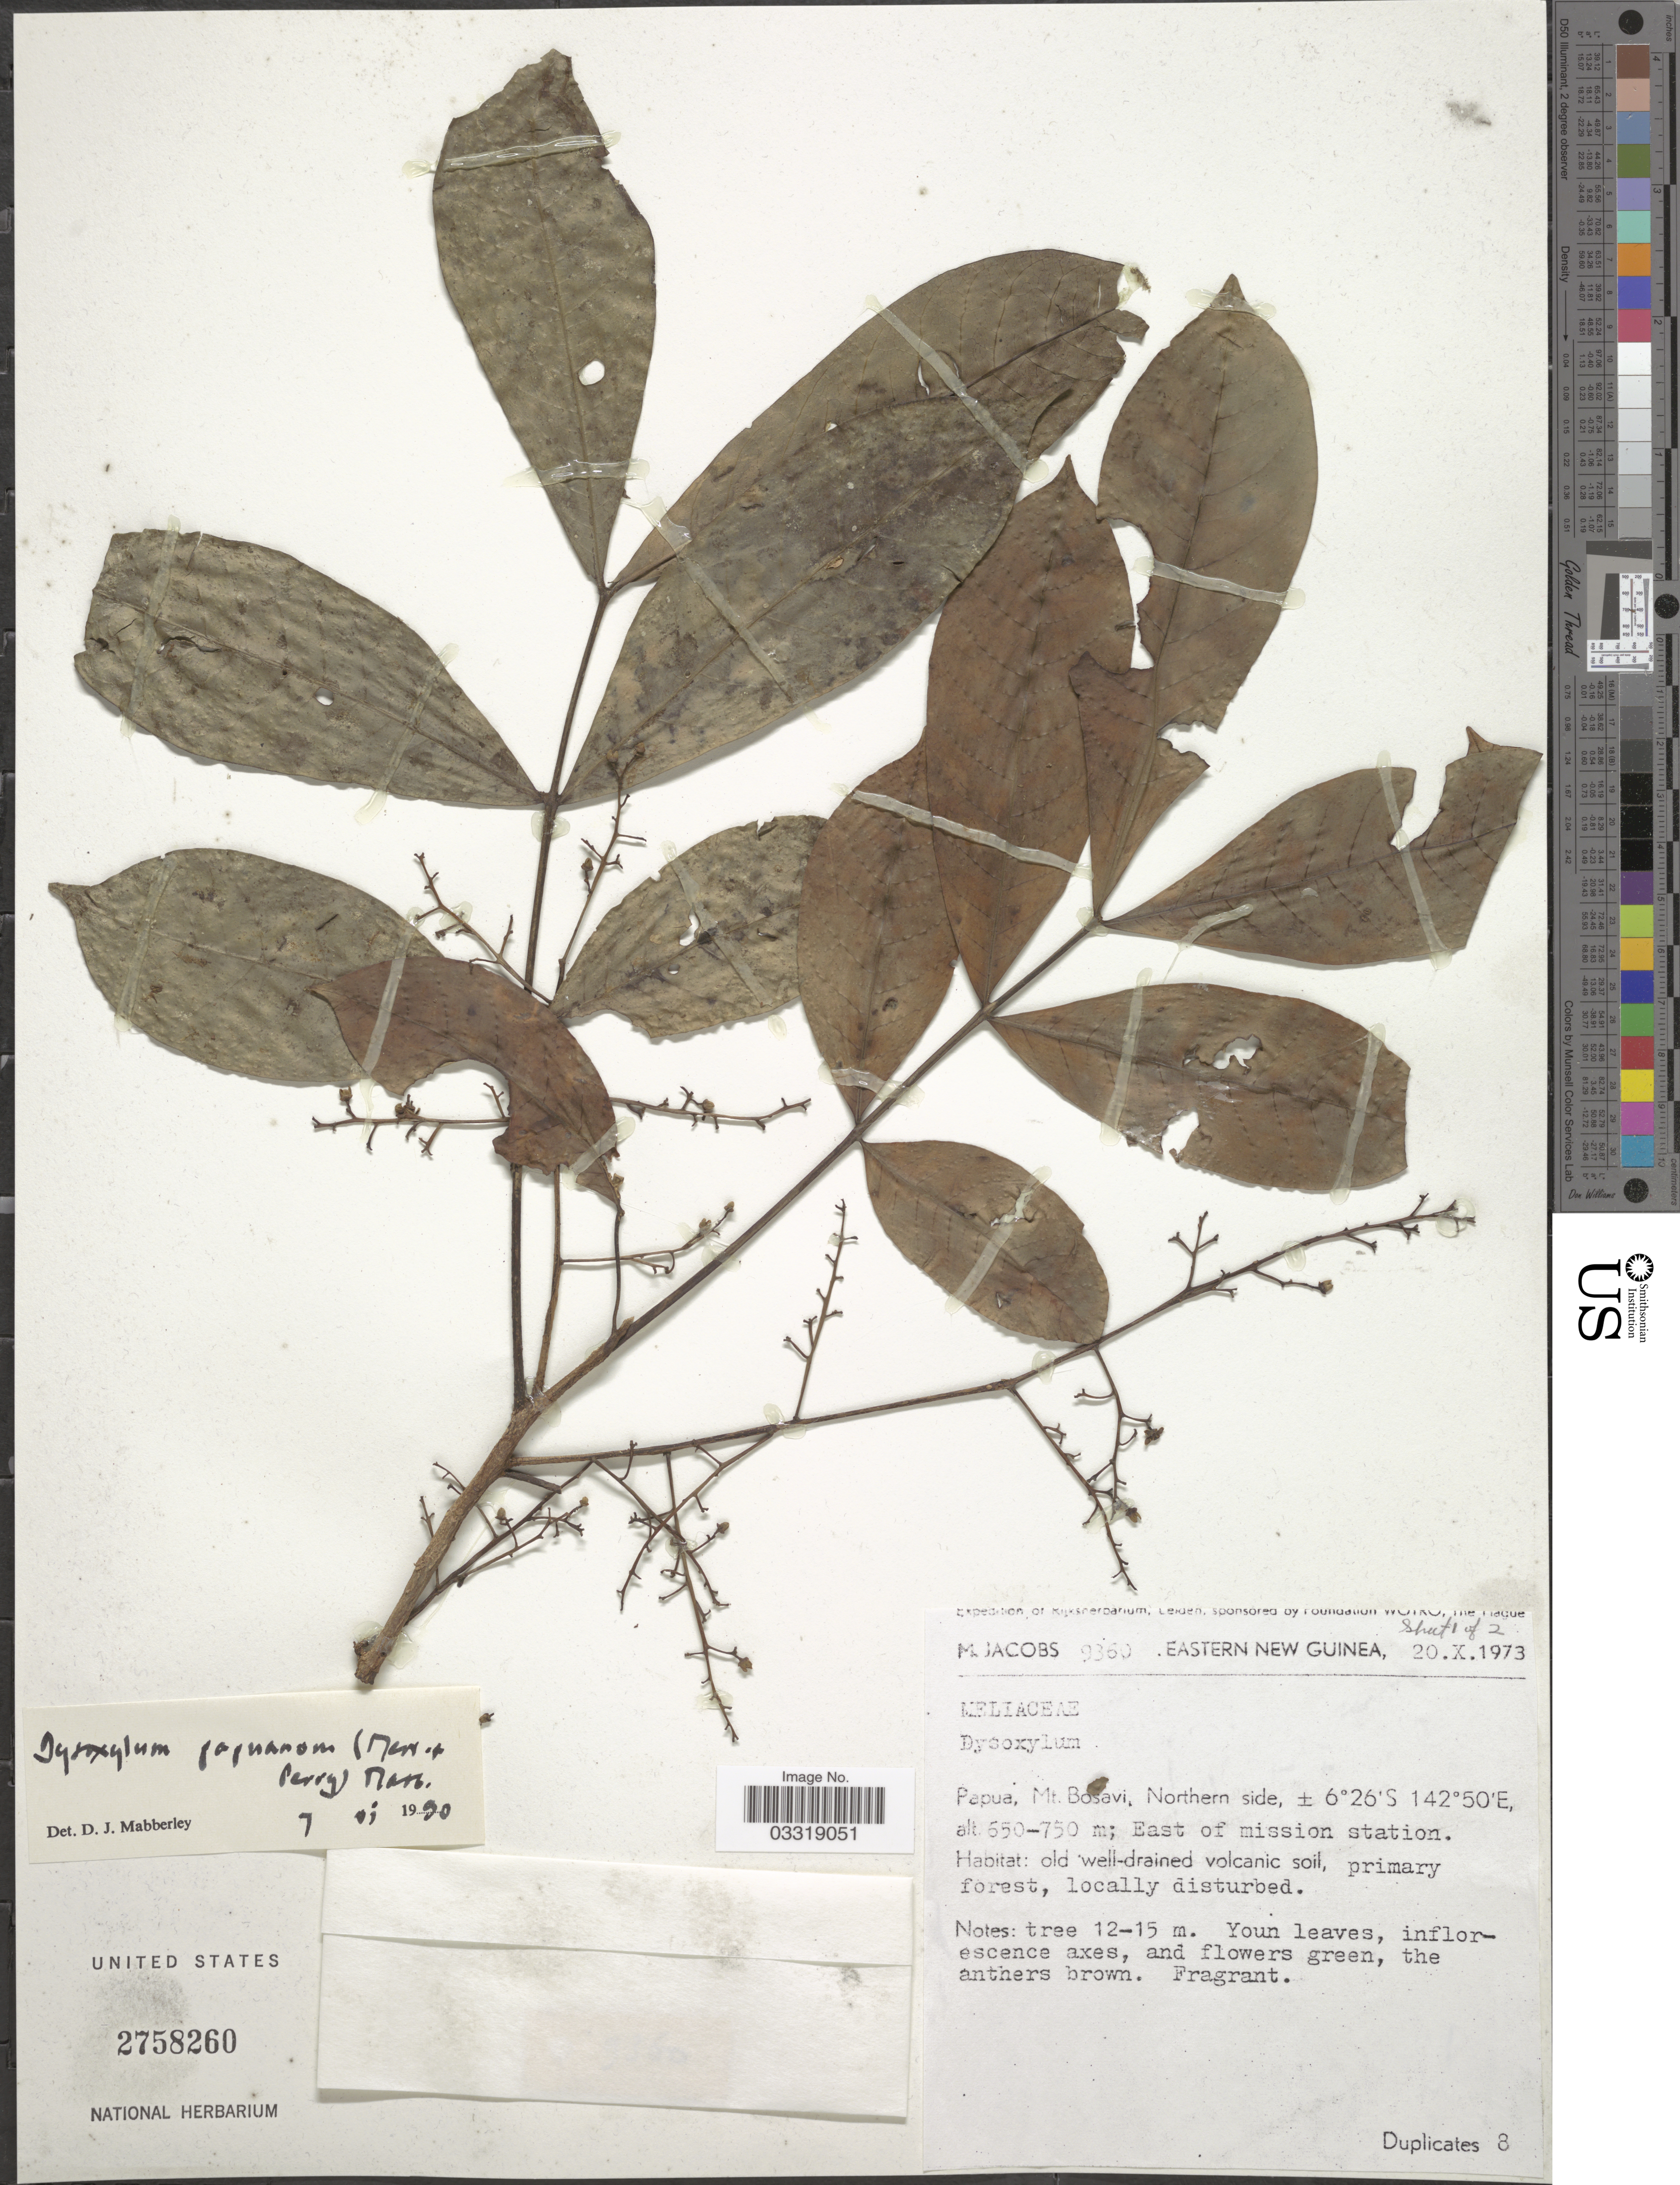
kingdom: Plantae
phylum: Tracheophyta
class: Magnoliopsida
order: Sapindales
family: Meliaceae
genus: Didymocheton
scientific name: Didymocheton papuanus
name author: (Merr. & L.M. Perry) Mabb.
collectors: M. Jacobs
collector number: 9360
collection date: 1973-10-20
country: Papua New Guinea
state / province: Northern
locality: Eastern New Guinea. Papua, Mt. Bosavi, Northern side. East of mission station.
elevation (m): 650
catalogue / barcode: US 2758260